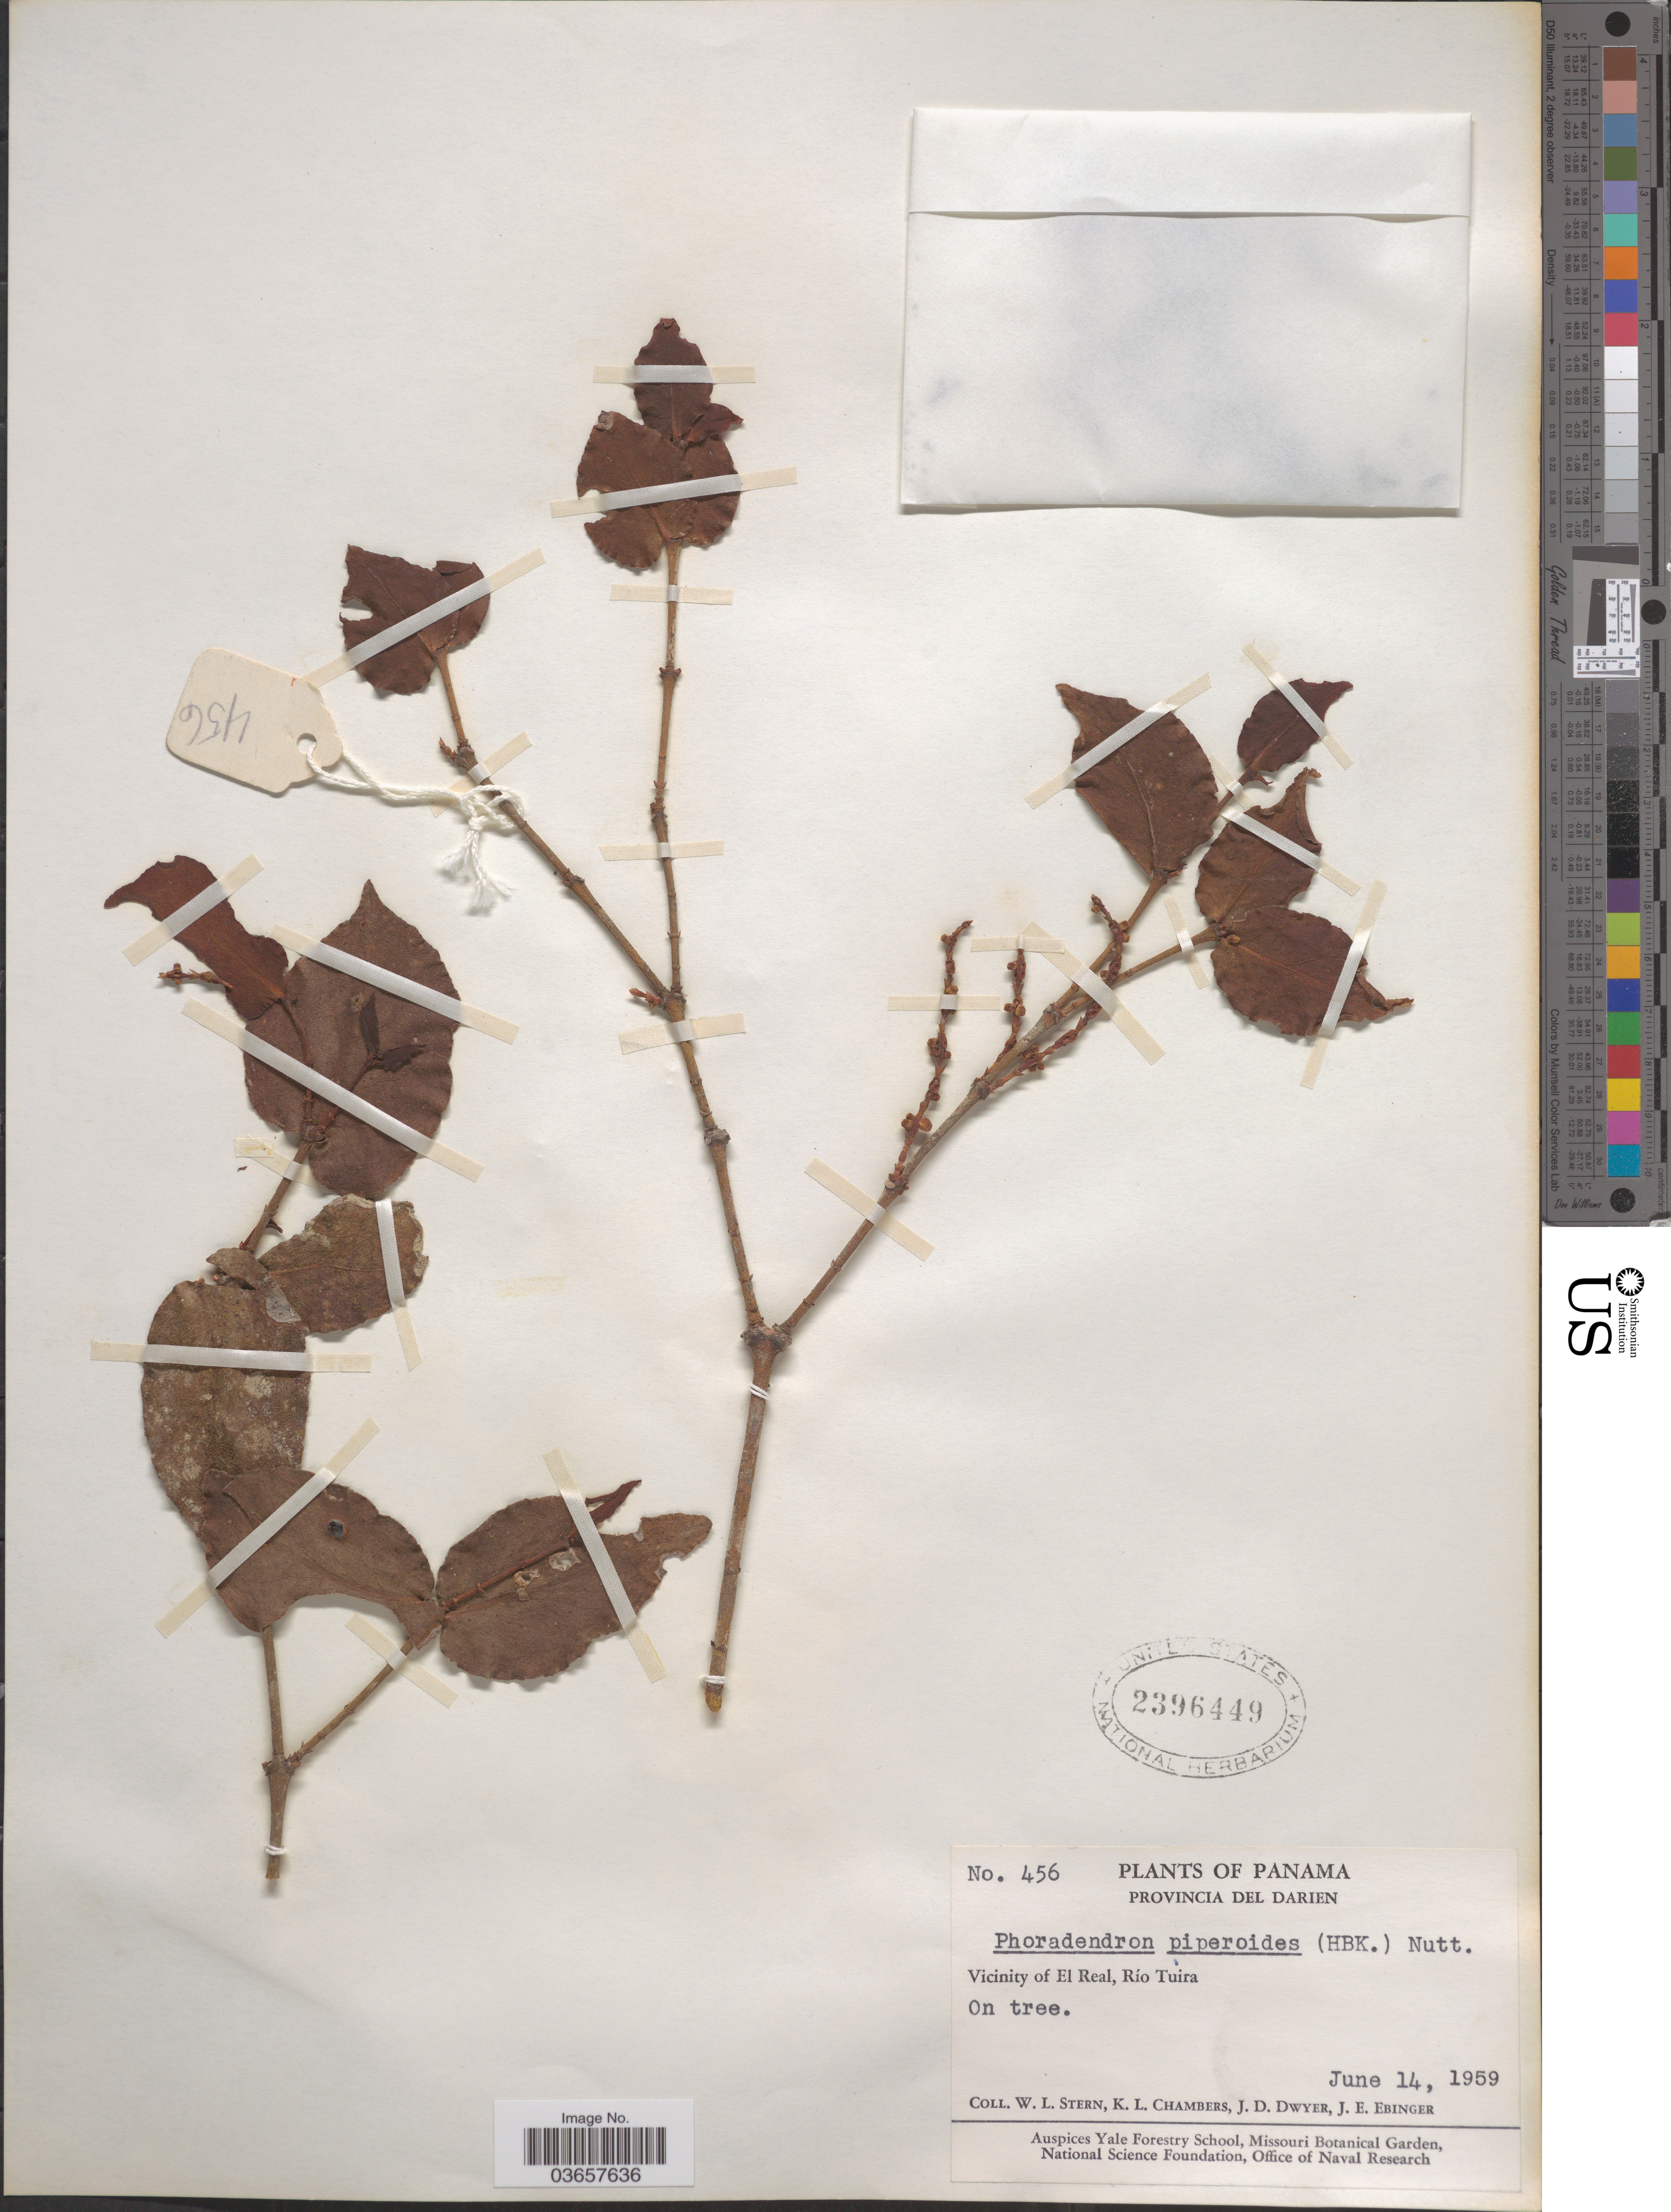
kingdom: Plantae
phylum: Tracheophyta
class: Magnoliopsida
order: Santalales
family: Viscaceae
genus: Phoradendron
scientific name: Phoradendron piperoides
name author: (Kunth) Trel.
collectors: W. L. Stern, K. Chambers, J. D. Dwyer & J. Ebinger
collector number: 456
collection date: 1959-06-14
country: Panama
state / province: Darién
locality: Vicinity of El Real, Río Tuira.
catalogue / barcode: US 2396449